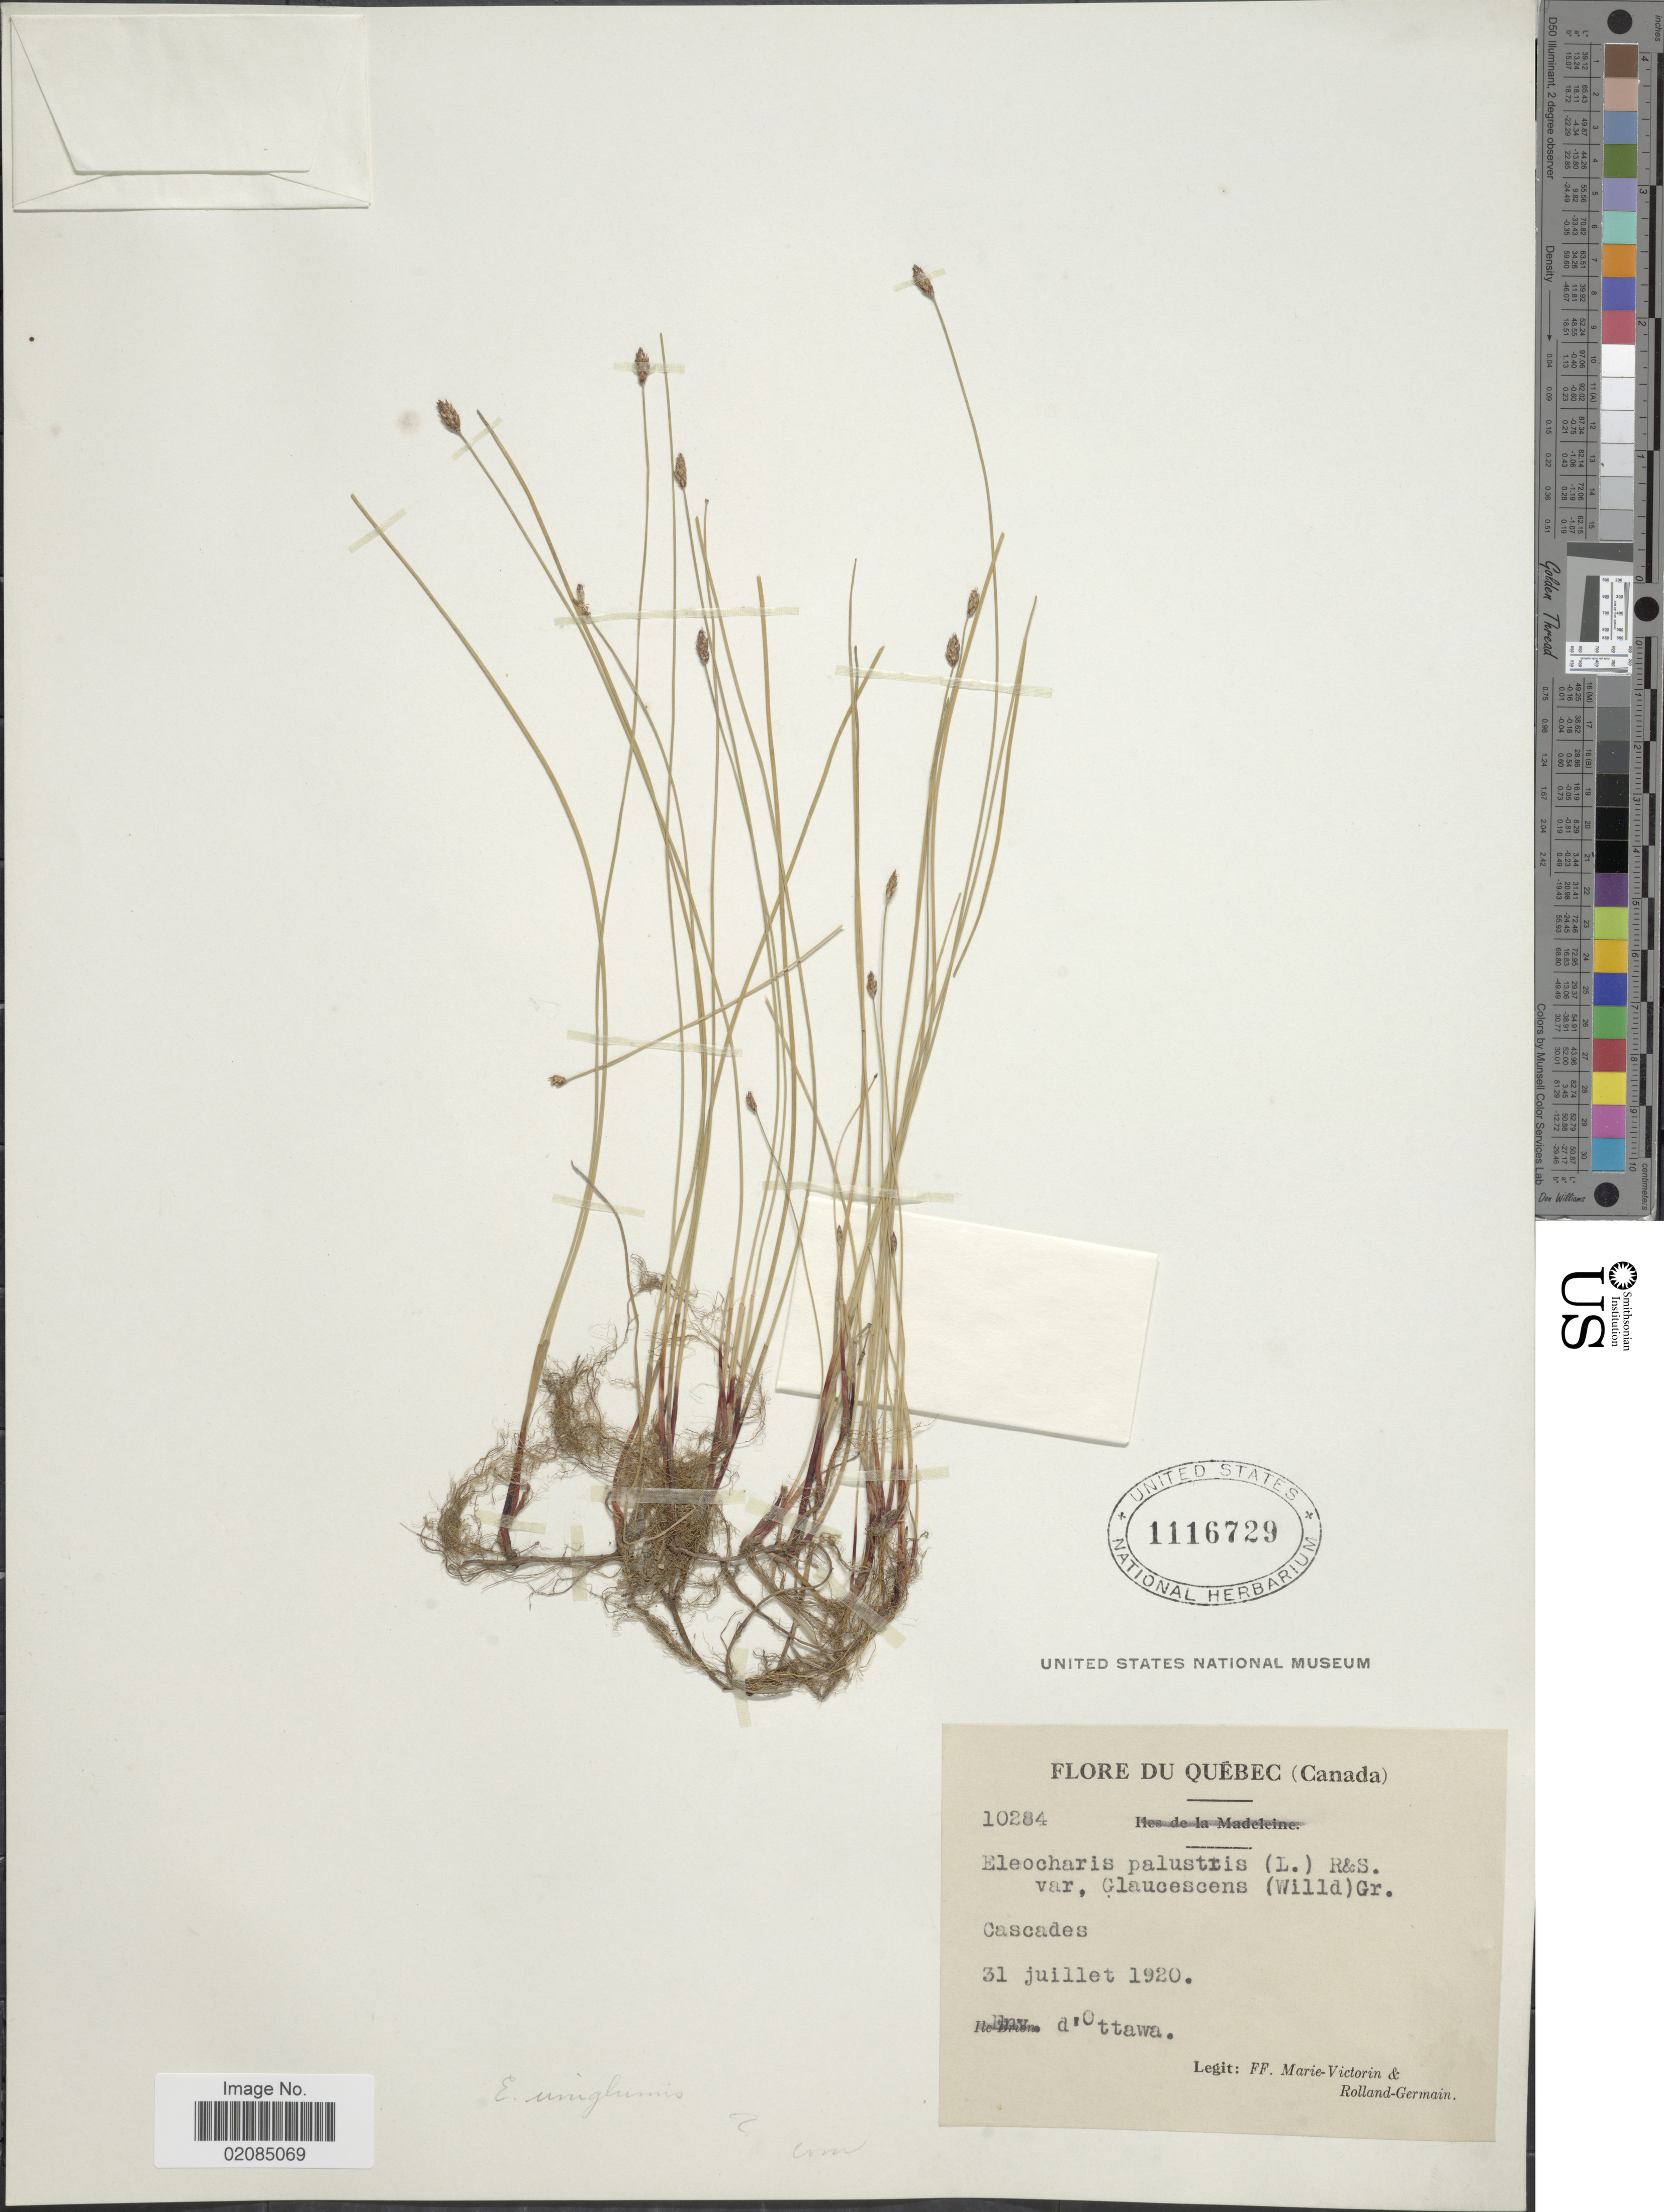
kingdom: Plantae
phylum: Tracheophyta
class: Liliopsida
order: Poales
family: Cyperaceae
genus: Eleocharis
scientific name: Eleocharis uniglumis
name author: (Link) Schult.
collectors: F. Marie-Victorin & Rolland-Germain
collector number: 10284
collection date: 1920-07-31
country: Canada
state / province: Quebec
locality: Cascades, d'Ottawa.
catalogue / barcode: US 1116729